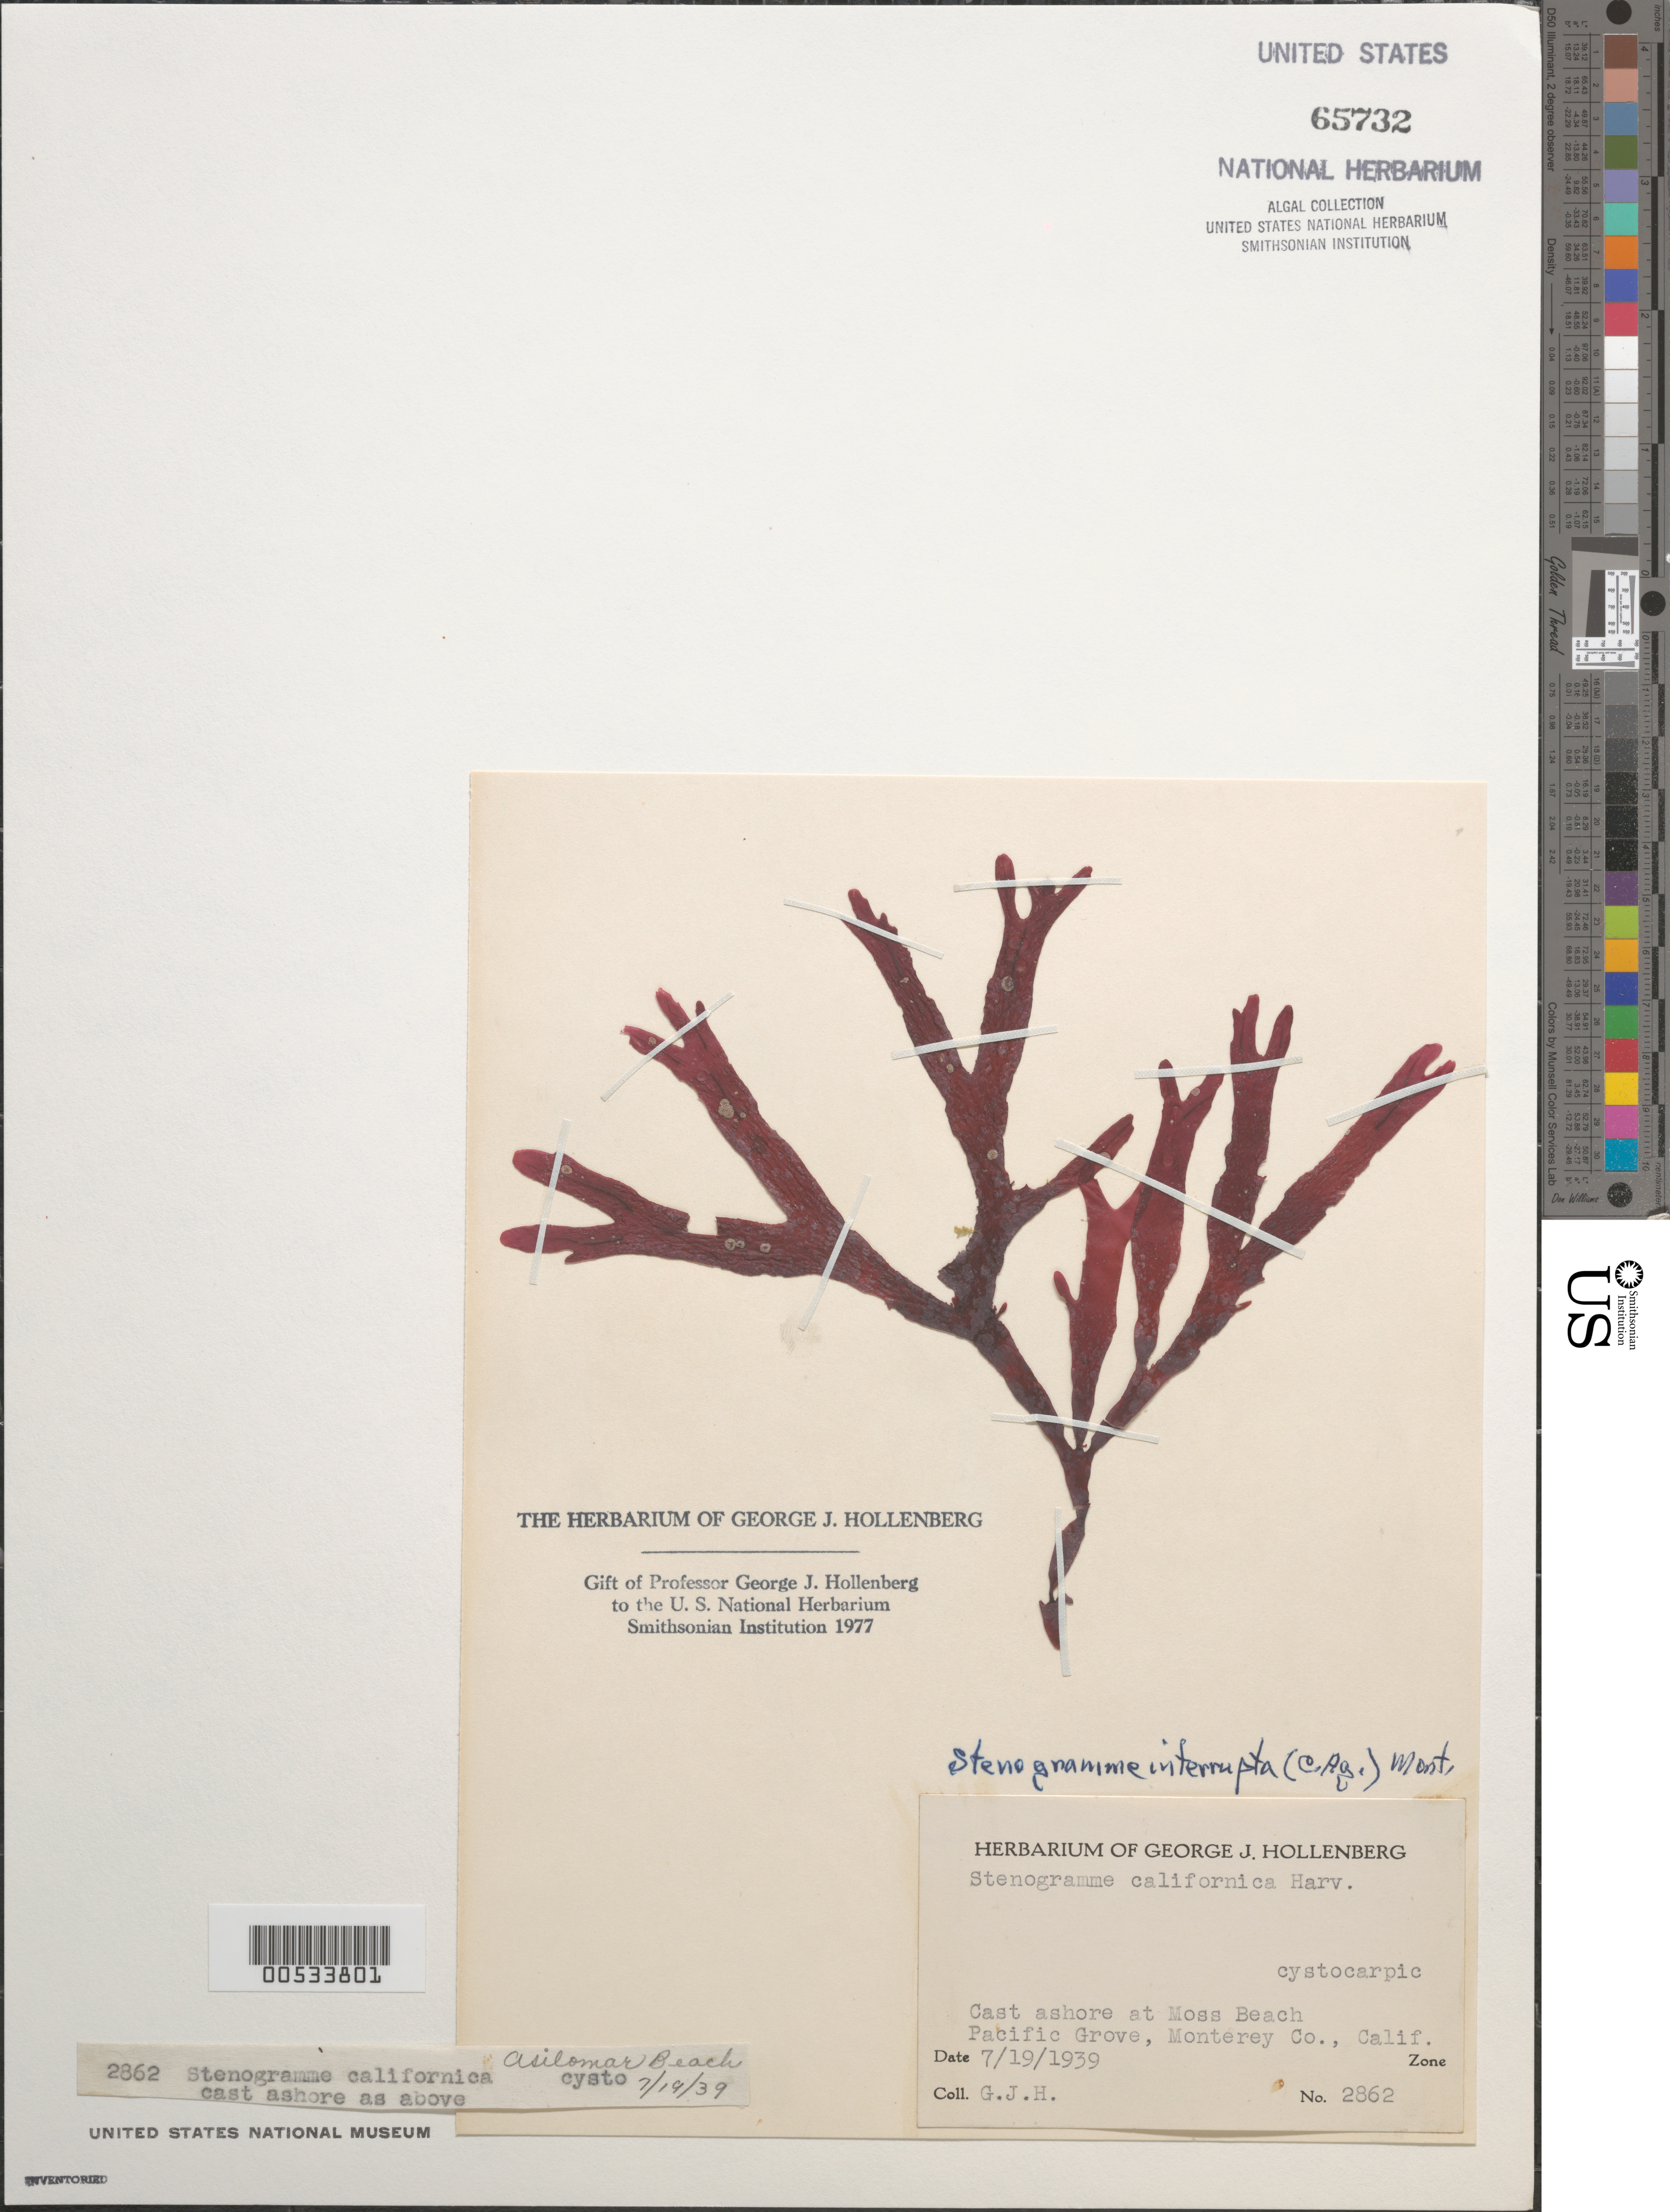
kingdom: Plantae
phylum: Rhodophyta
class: Florideophyceae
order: Gigartinales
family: Phyllophoraceae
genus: Stenogramma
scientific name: Stenogramma interruptum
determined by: Hollenberg, George J.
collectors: G. Hollenberg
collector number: GJH 2862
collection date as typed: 19 Jul 1939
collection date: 1939-07-19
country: United States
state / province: California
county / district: Monterey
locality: Moss Beach, Pacific Grove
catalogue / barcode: US 65732